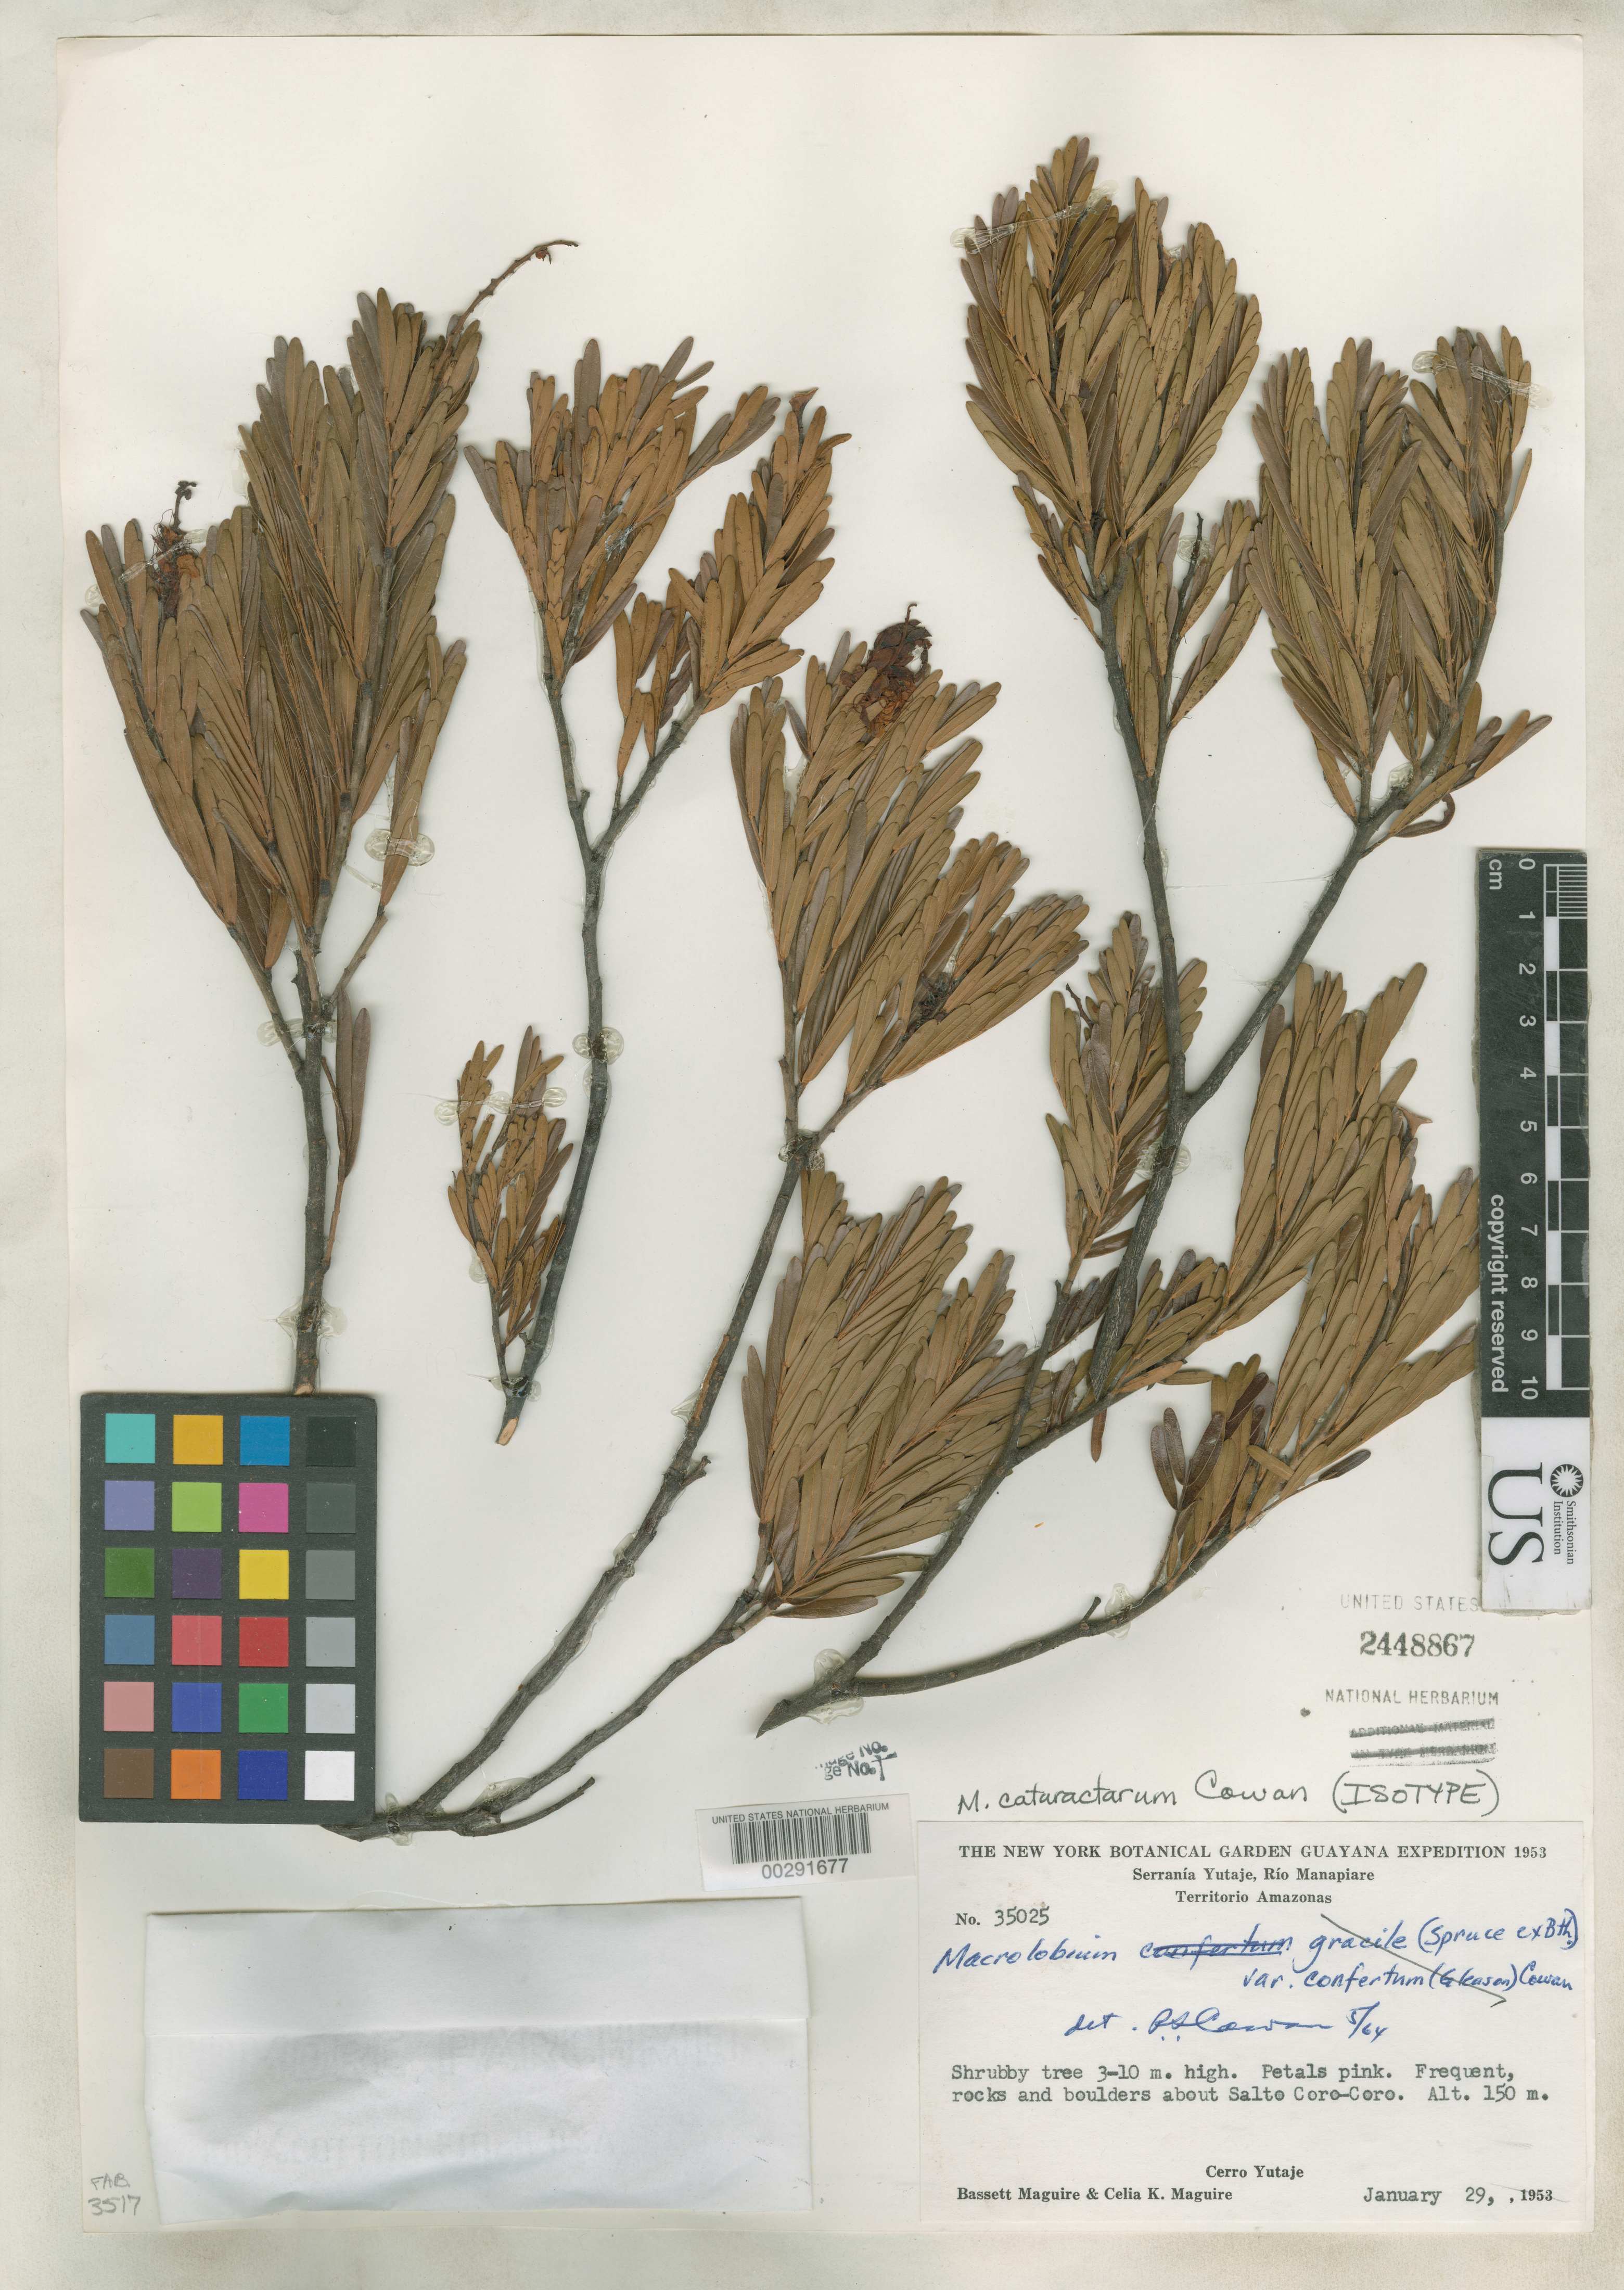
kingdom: Plantae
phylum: Tracheophyta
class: Magnoliopsida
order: Fabales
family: Fabaceae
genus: Macrolobium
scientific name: Macrolobium cataractarum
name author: R.S. Cowan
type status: Isotype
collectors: B. Maguire & C. K. Maguire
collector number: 35025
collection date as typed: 29 Jan 1953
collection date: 1953-01-29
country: Venezuela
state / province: Amazonas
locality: Serrania Yutaje, Rio Manapiare, Cerro Yutaje, Salto Coro-Coro.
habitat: Frequent among rocks and boulders.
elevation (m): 150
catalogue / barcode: US 2448867